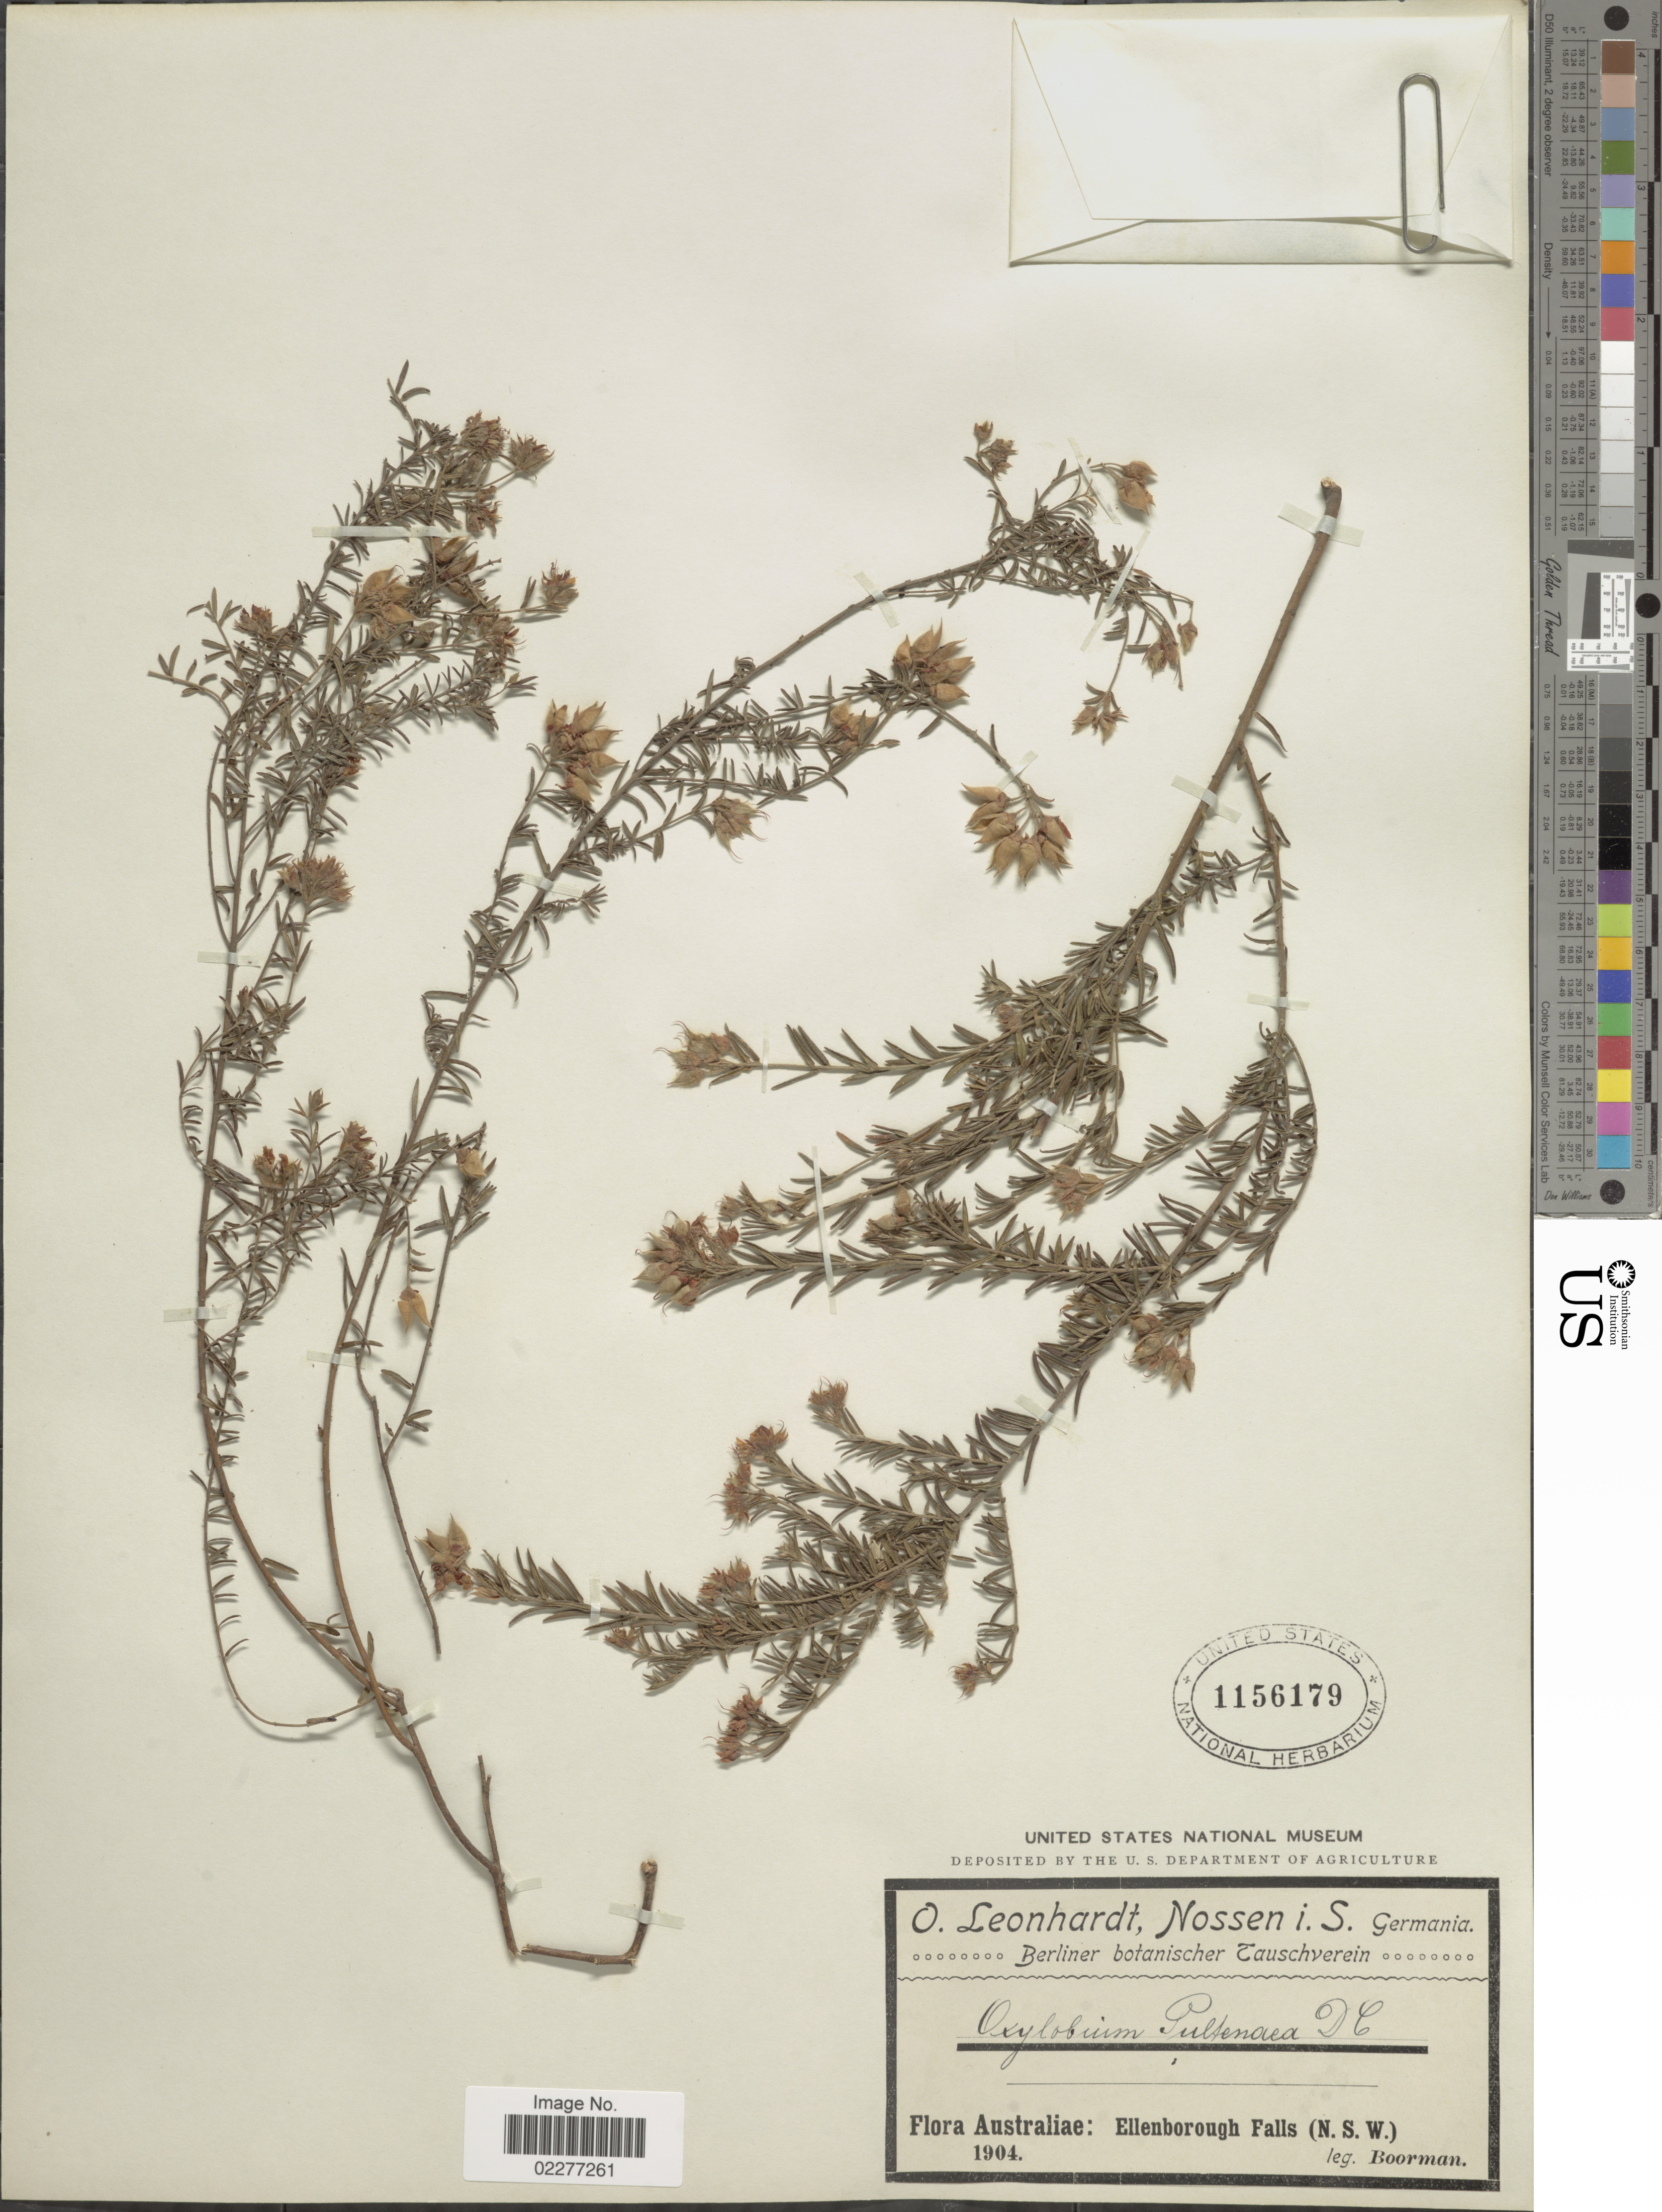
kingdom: Plantae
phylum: Tracheophyta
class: Magnoliopsida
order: Fabales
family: Fabaceae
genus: Oxylobium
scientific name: Oxylobium pulteneae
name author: DC.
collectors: -. Boorman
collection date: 1904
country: Australia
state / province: New South Wales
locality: Ellenborough Falls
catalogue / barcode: US 1156179